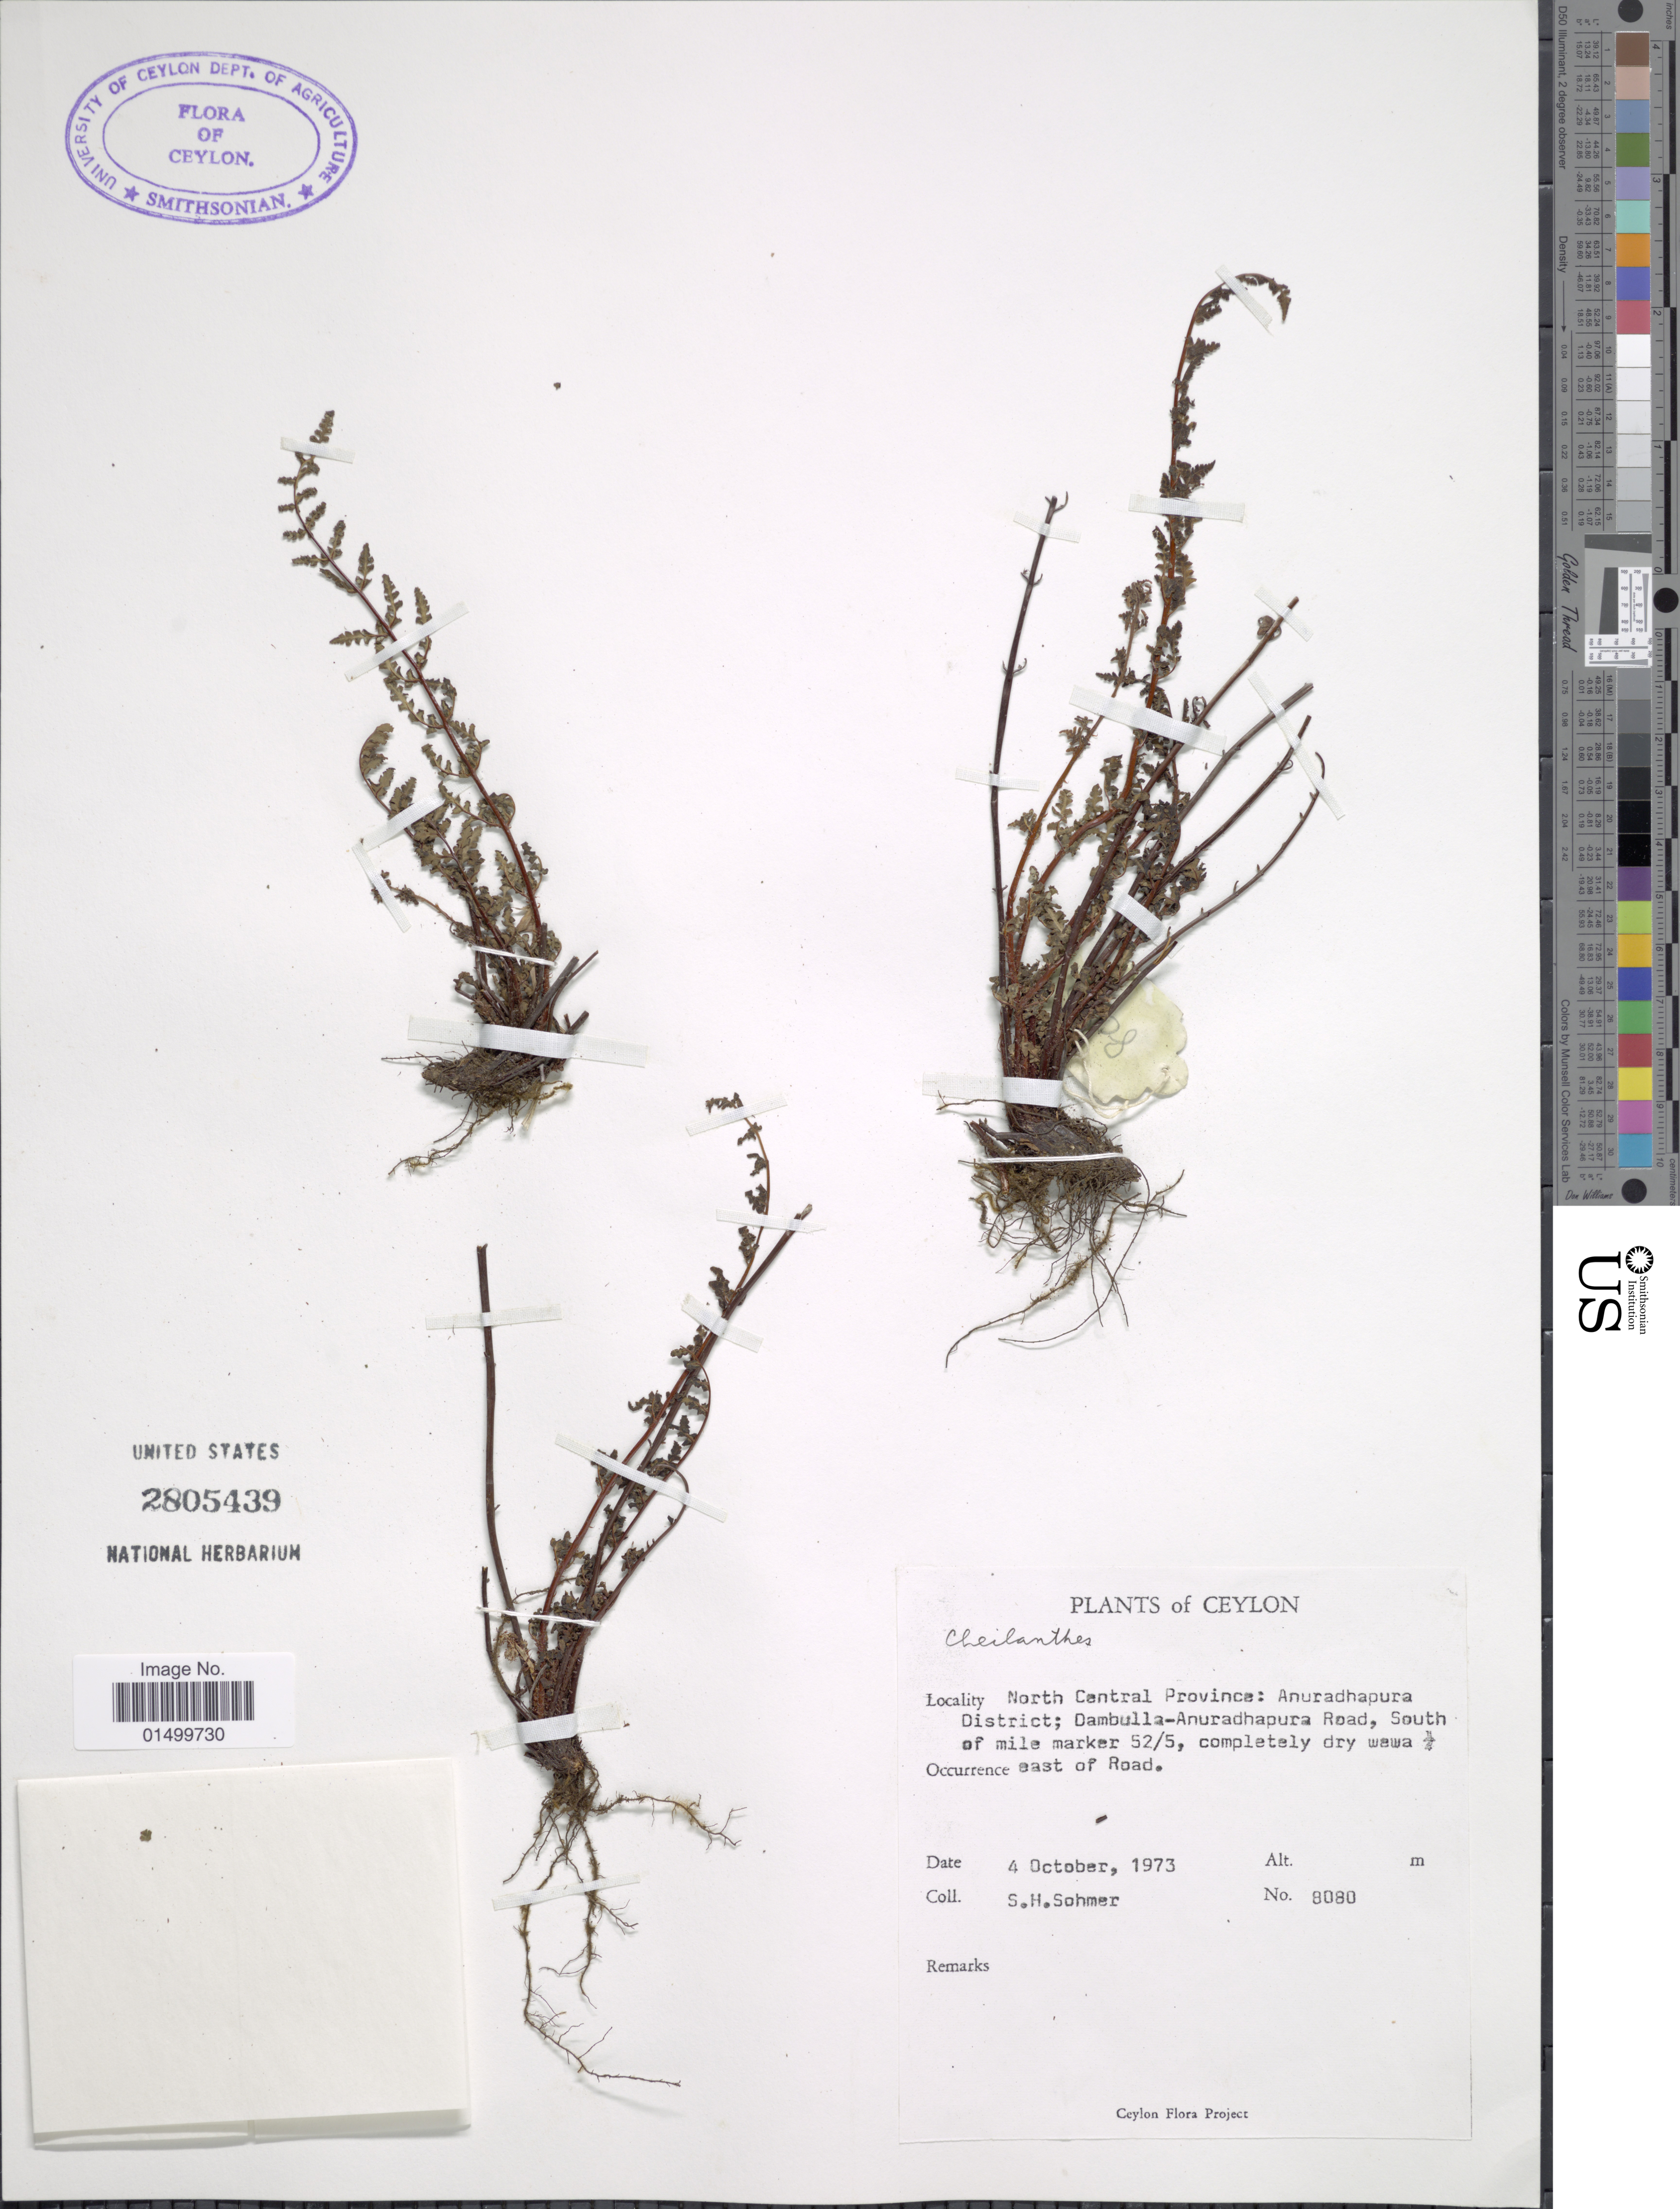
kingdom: Plantae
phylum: Tracheophyta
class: Polypodiopsida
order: Polypodiales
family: Pteridaceae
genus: Cheilanthes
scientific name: Cheilanthes sp.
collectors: S. H. Sohmer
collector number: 8080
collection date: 1973-10-04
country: Sri Lanka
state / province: North Central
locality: Ceylon, Anuradhapura District: Dambulla-Anuradhapura Road, South of mile marker 52/5, East of Road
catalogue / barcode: US 2805439